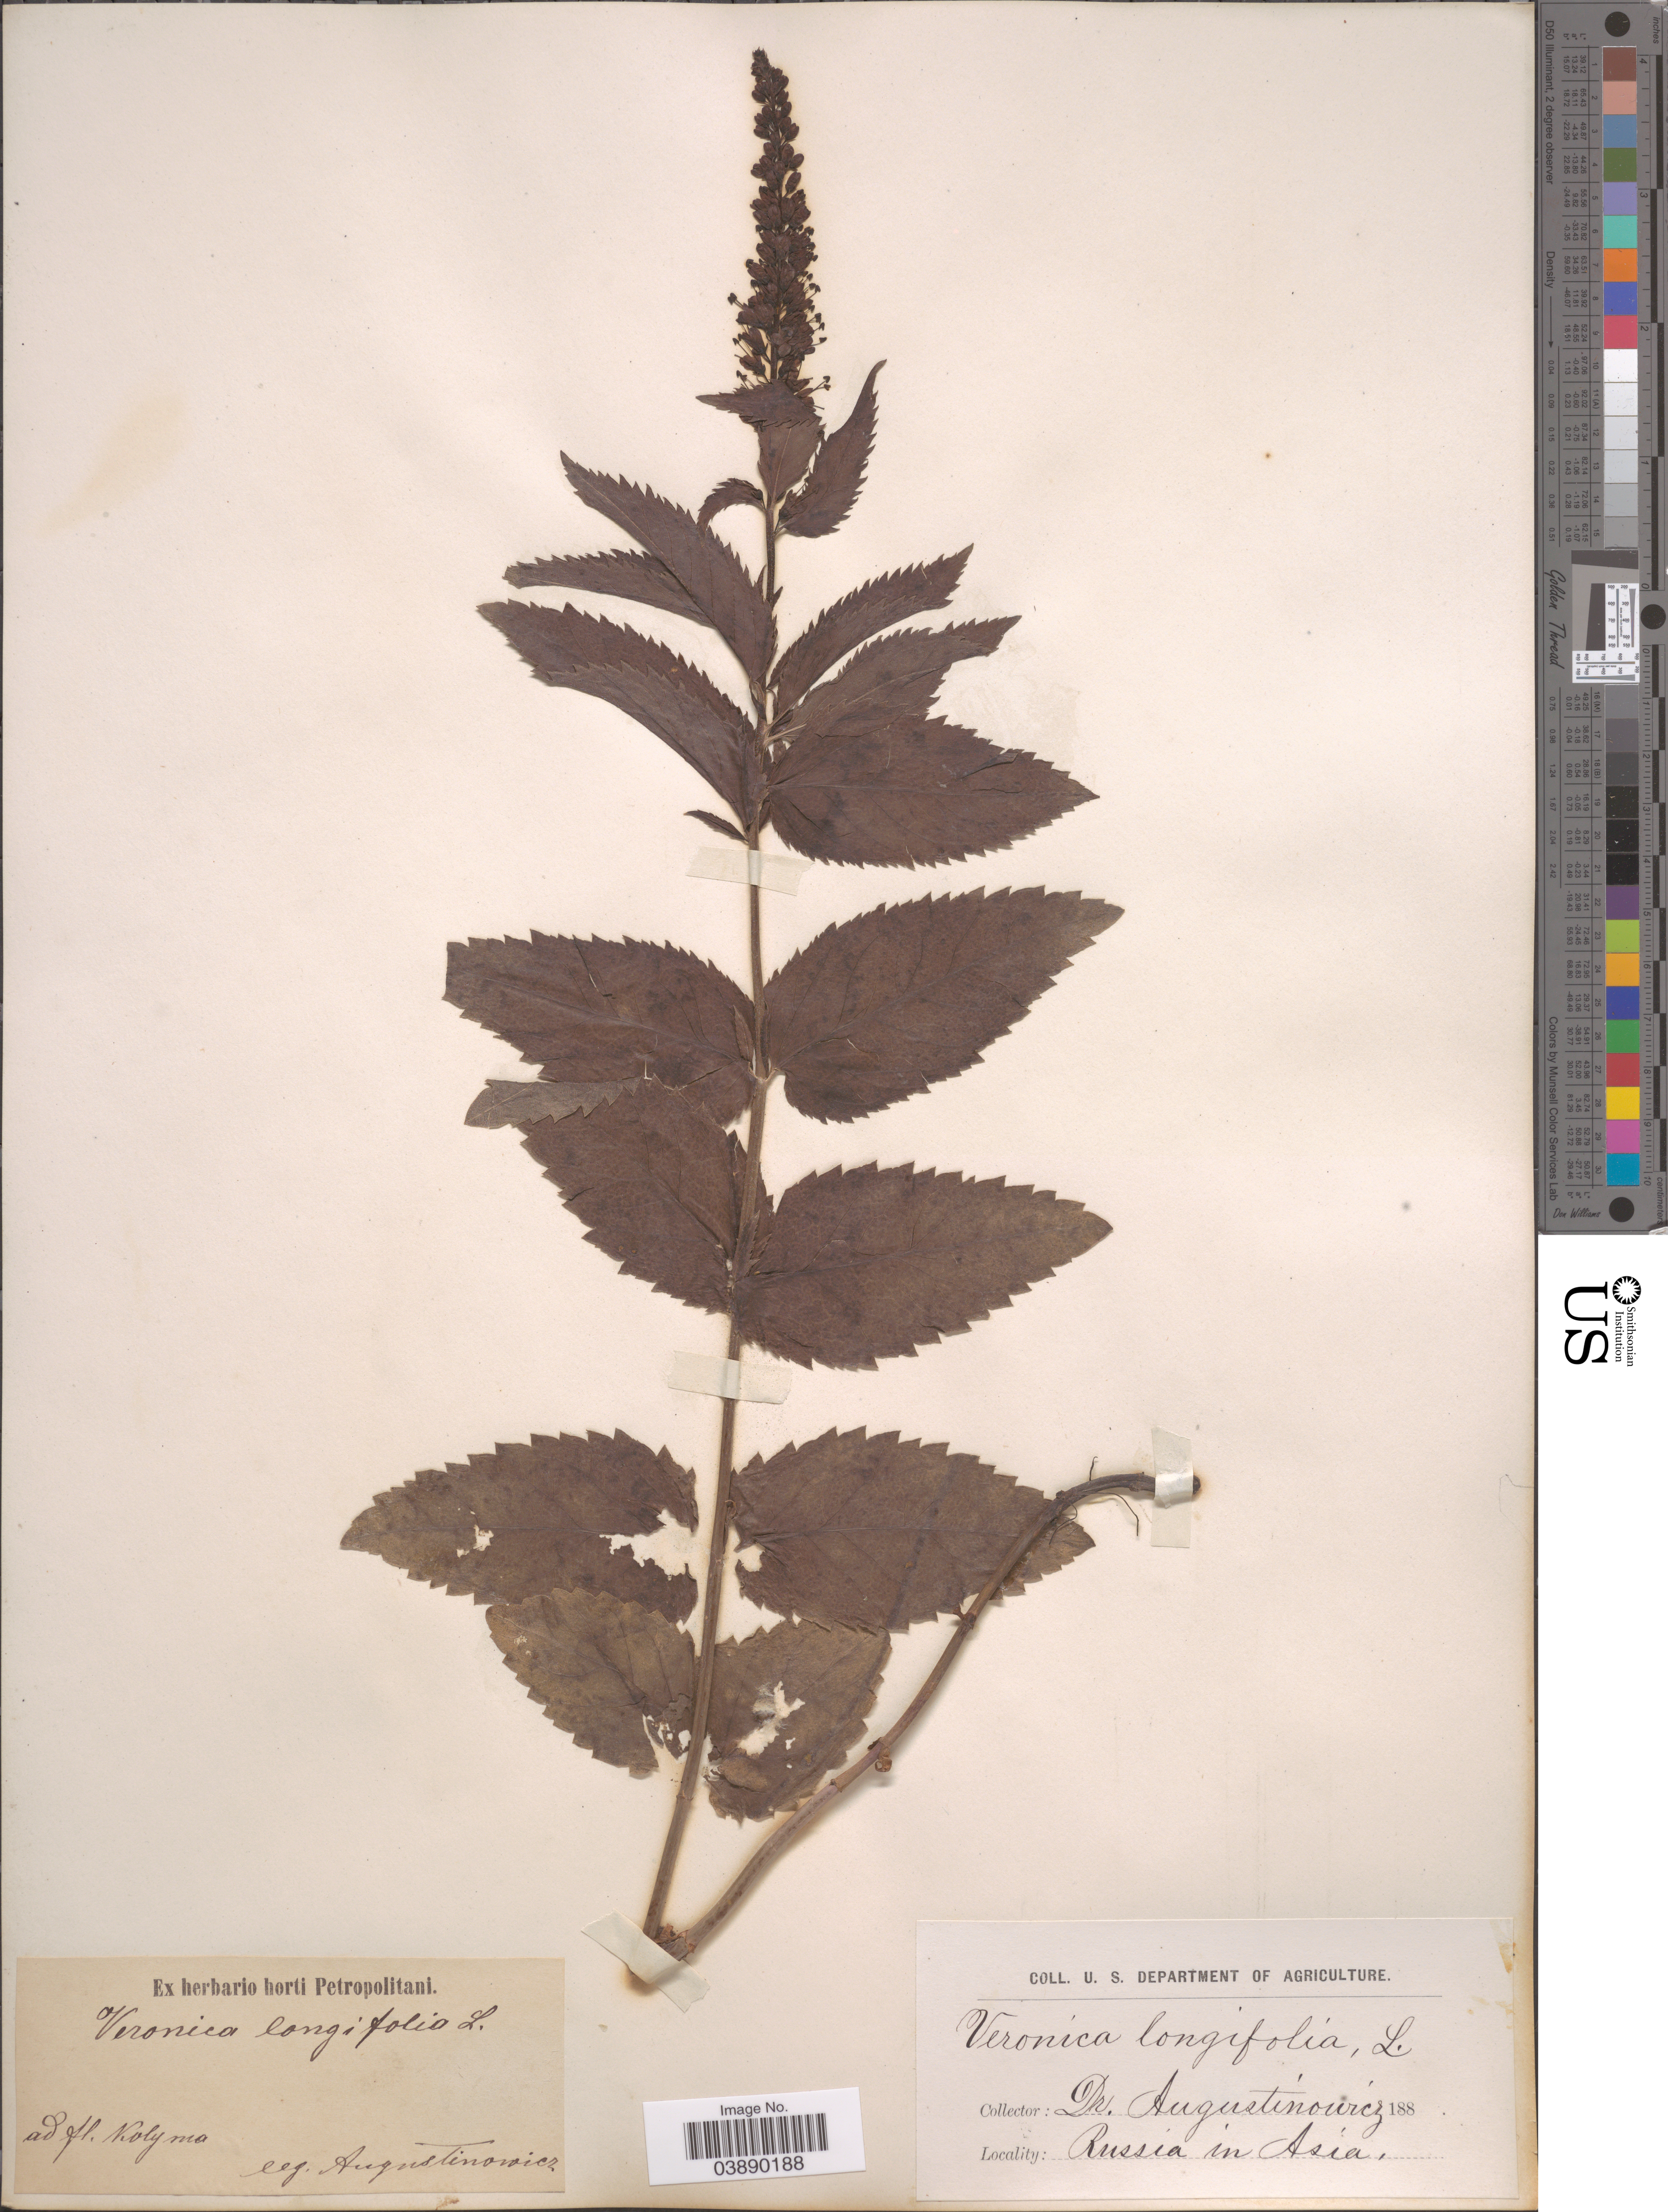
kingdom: Plantae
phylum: Tracheophyta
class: Magnoliopsida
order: Lamiales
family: Plantaginaceae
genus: Veronica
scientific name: Veronica longifolia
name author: L.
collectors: Augustinowicz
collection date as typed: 188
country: Russian Federation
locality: Russia in Asia. Ad. fl. Kolyma.